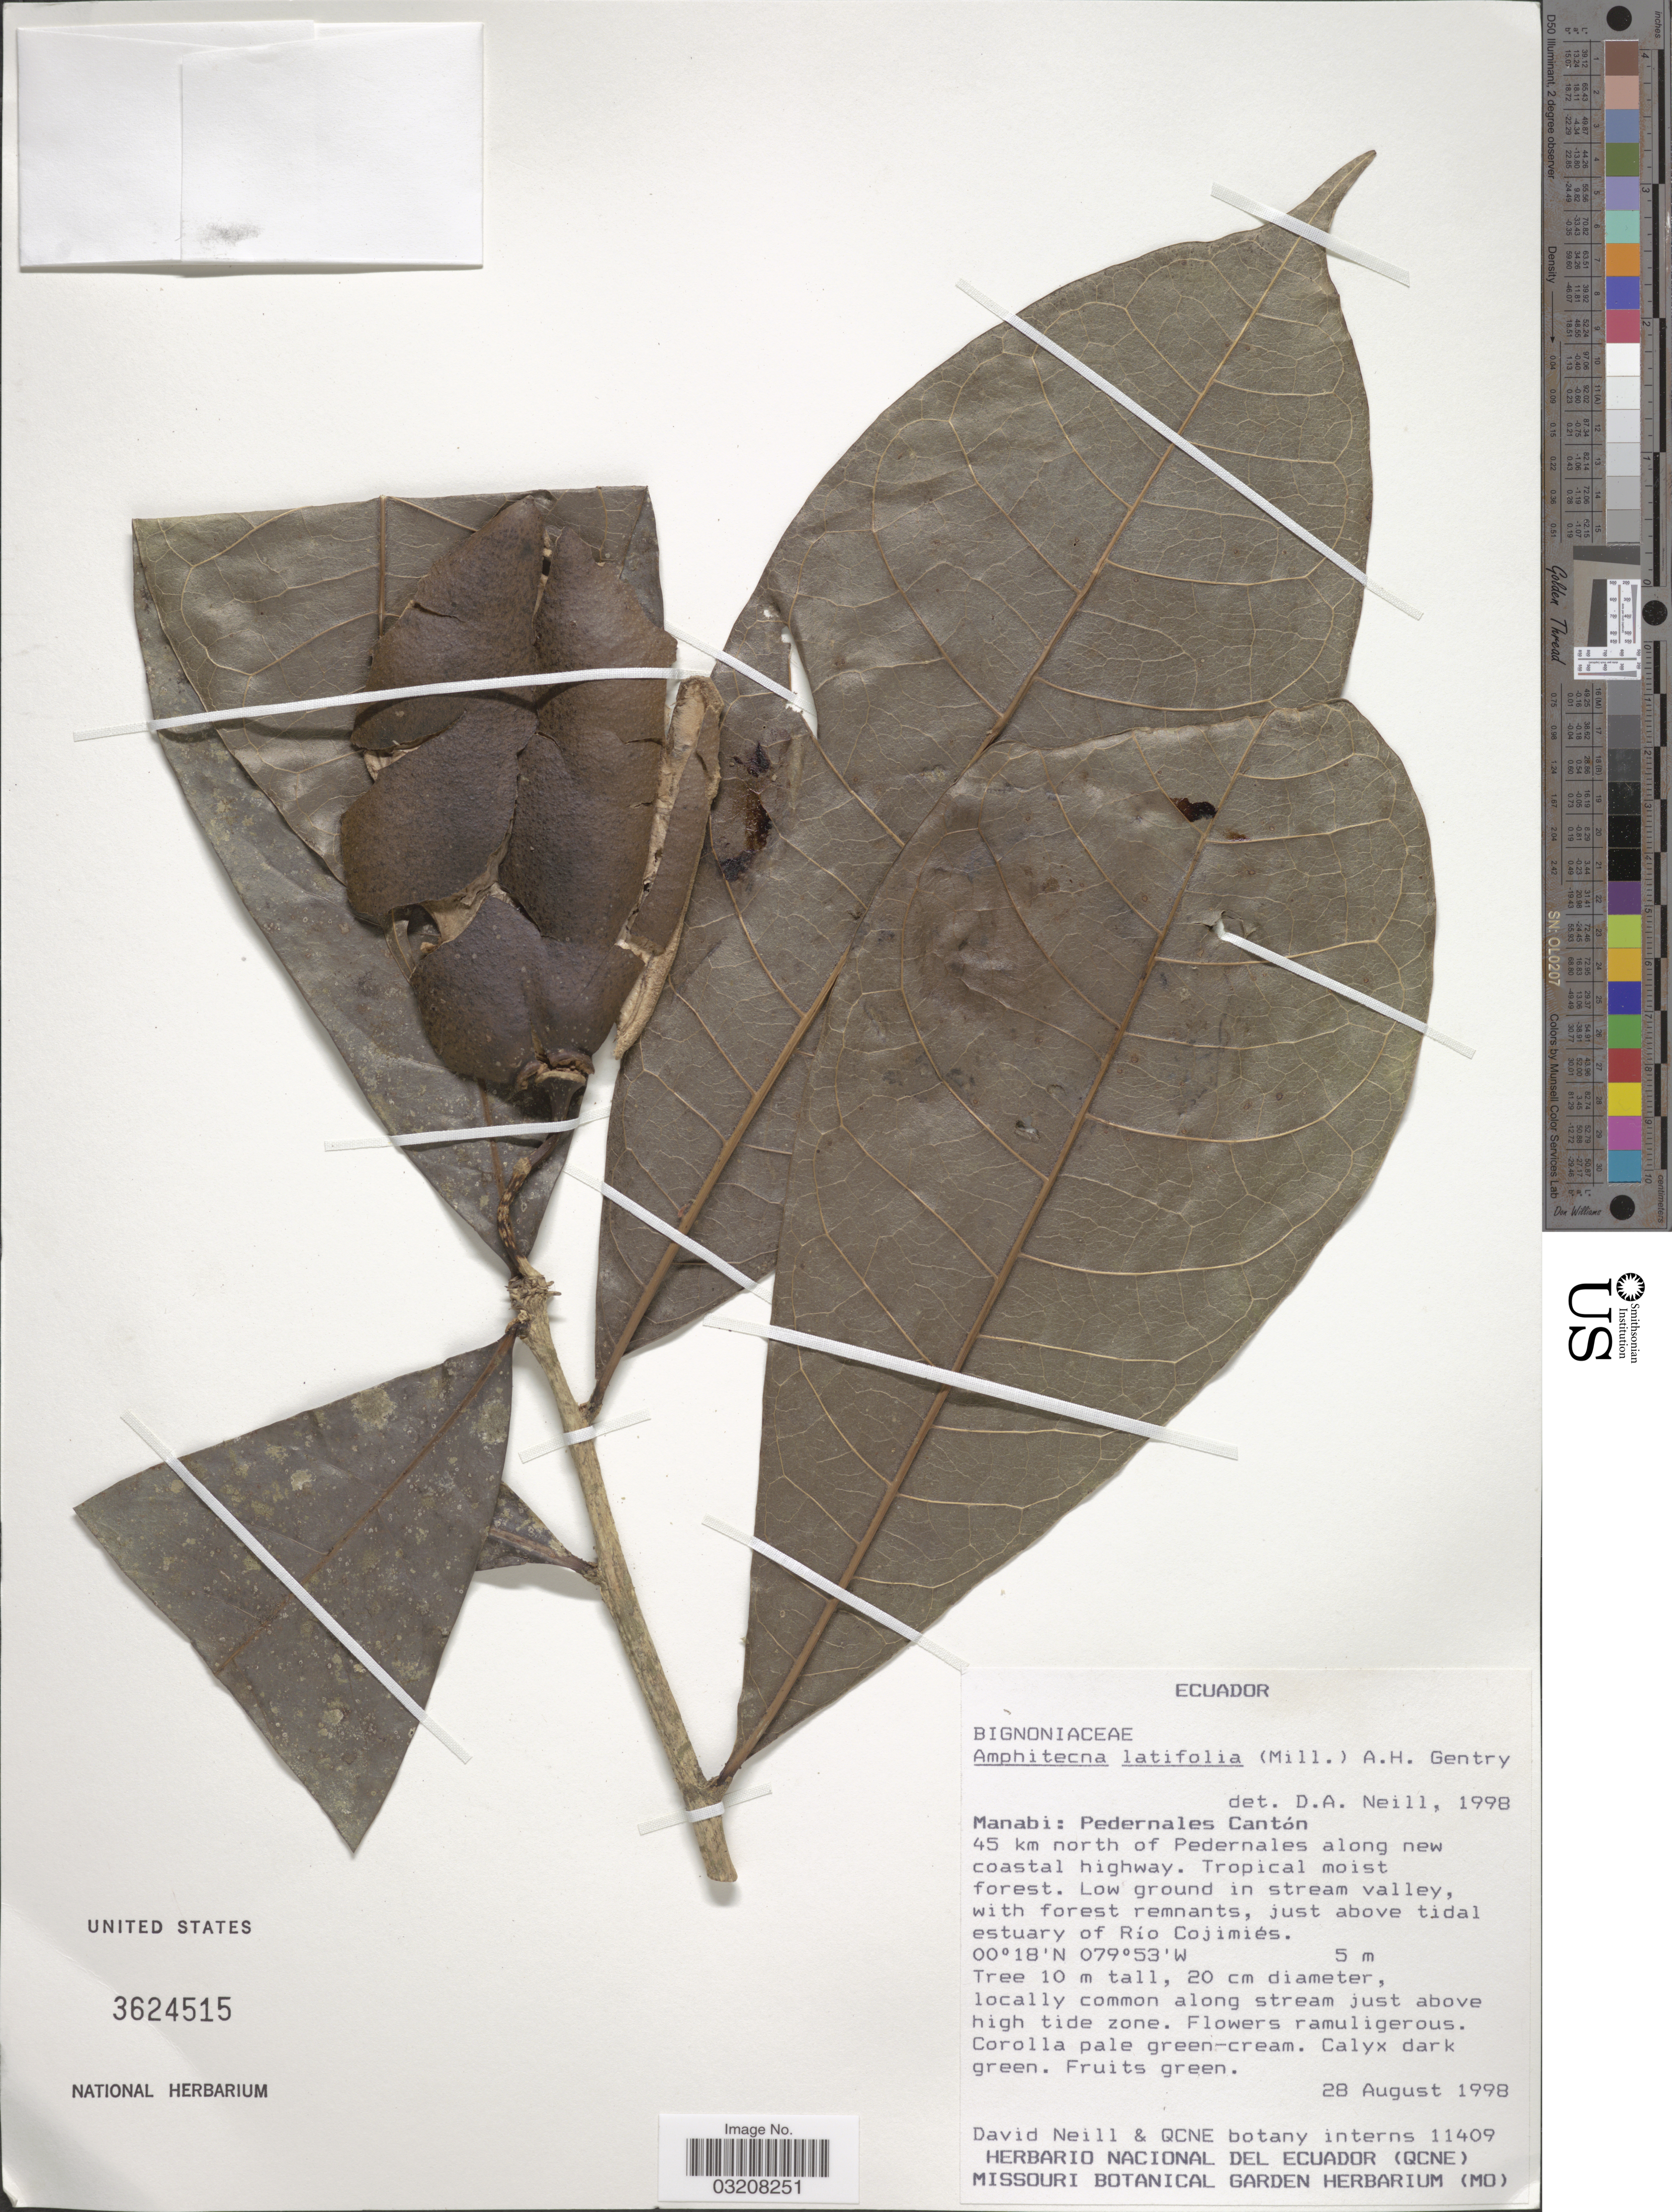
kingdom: Plantae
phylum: Tracheophyta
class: Magnoliopsida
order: Lamiales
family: Bignoniaceae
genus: Amphitecna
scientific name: Amphitecna latifolia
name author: (Mill.) A.H. Gentry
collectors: D. A. Neill & QCNE botany interns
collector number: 11409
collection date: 1998-08-28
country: Ecuador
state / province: Manabí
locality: Pedernales Cantón. 45 km north of Pedernales along new coastal highway. Low ground in stream valley, with forest remnants, just above tidal estuary of Río Cojimiés.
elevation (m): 5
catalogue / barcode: US 3624515